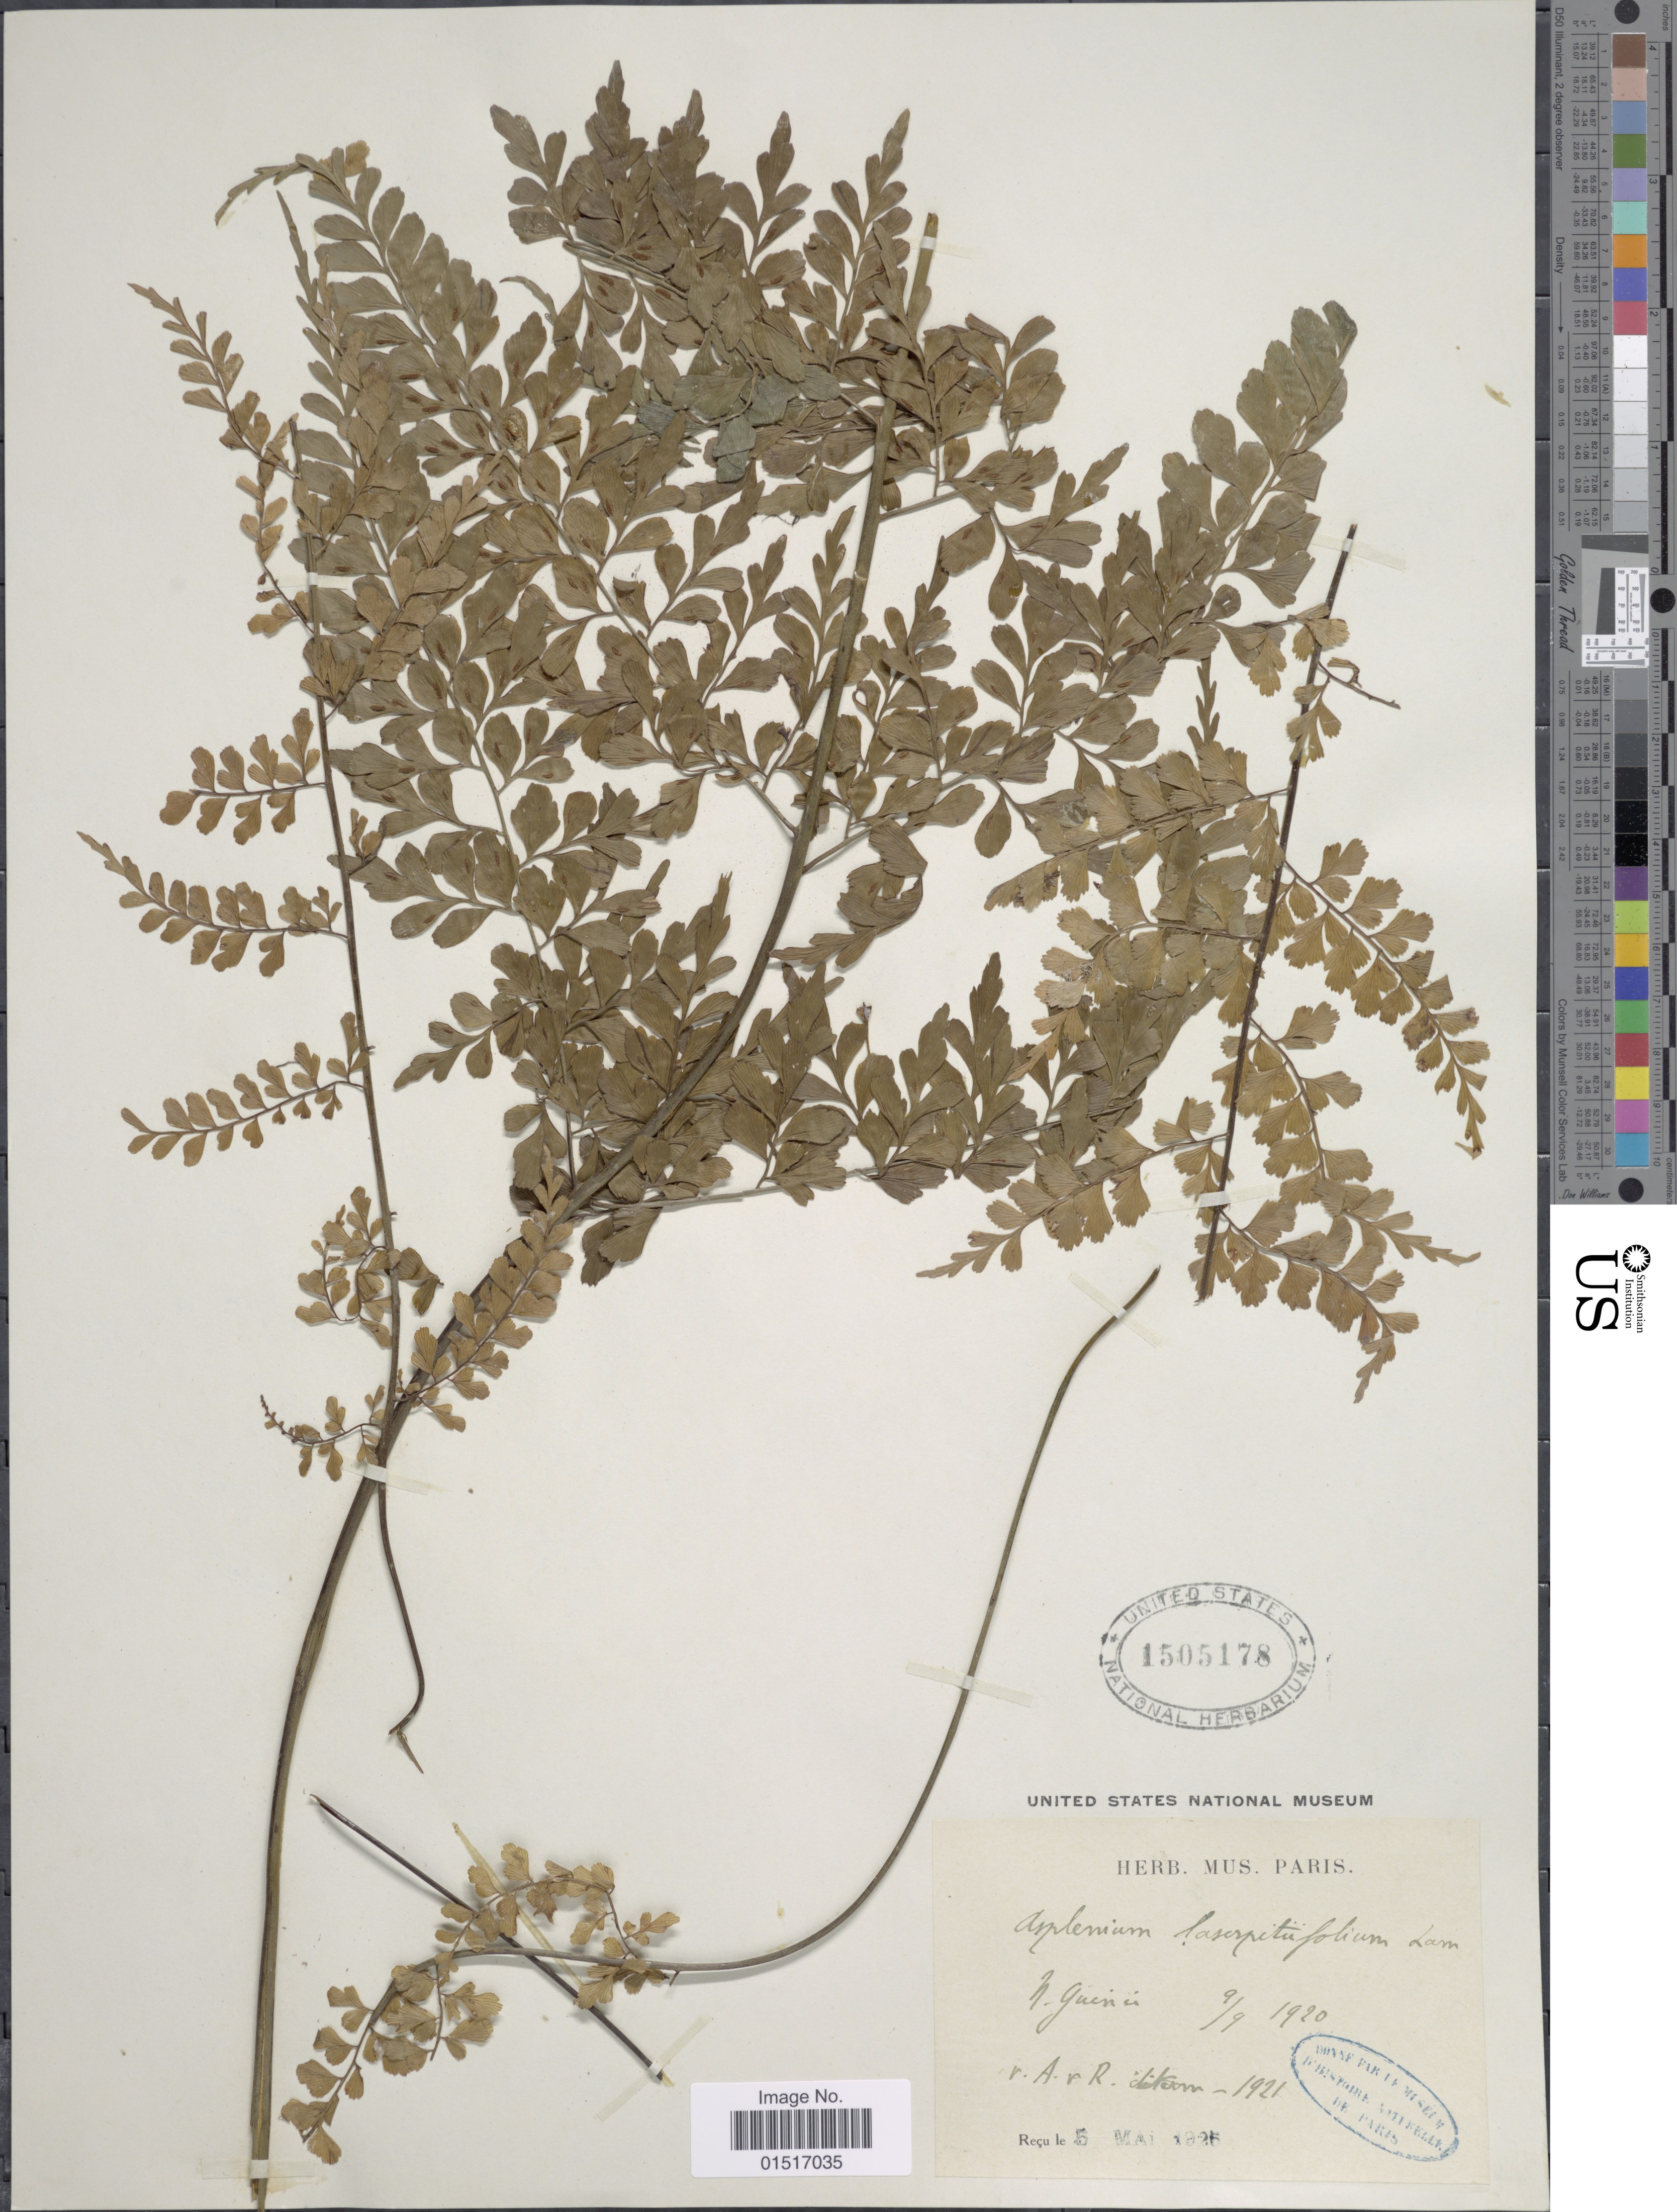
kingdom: Plantae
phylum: Tracheophyta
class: Polypodiopsida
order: Polypodiales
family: Aspleniaceae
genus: Asplenium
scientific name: Asplenium robustum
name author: Blume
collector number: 1921?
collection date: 1920-09-09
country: Papua New Guinea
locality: N. Guinea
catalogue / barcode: US 1505178